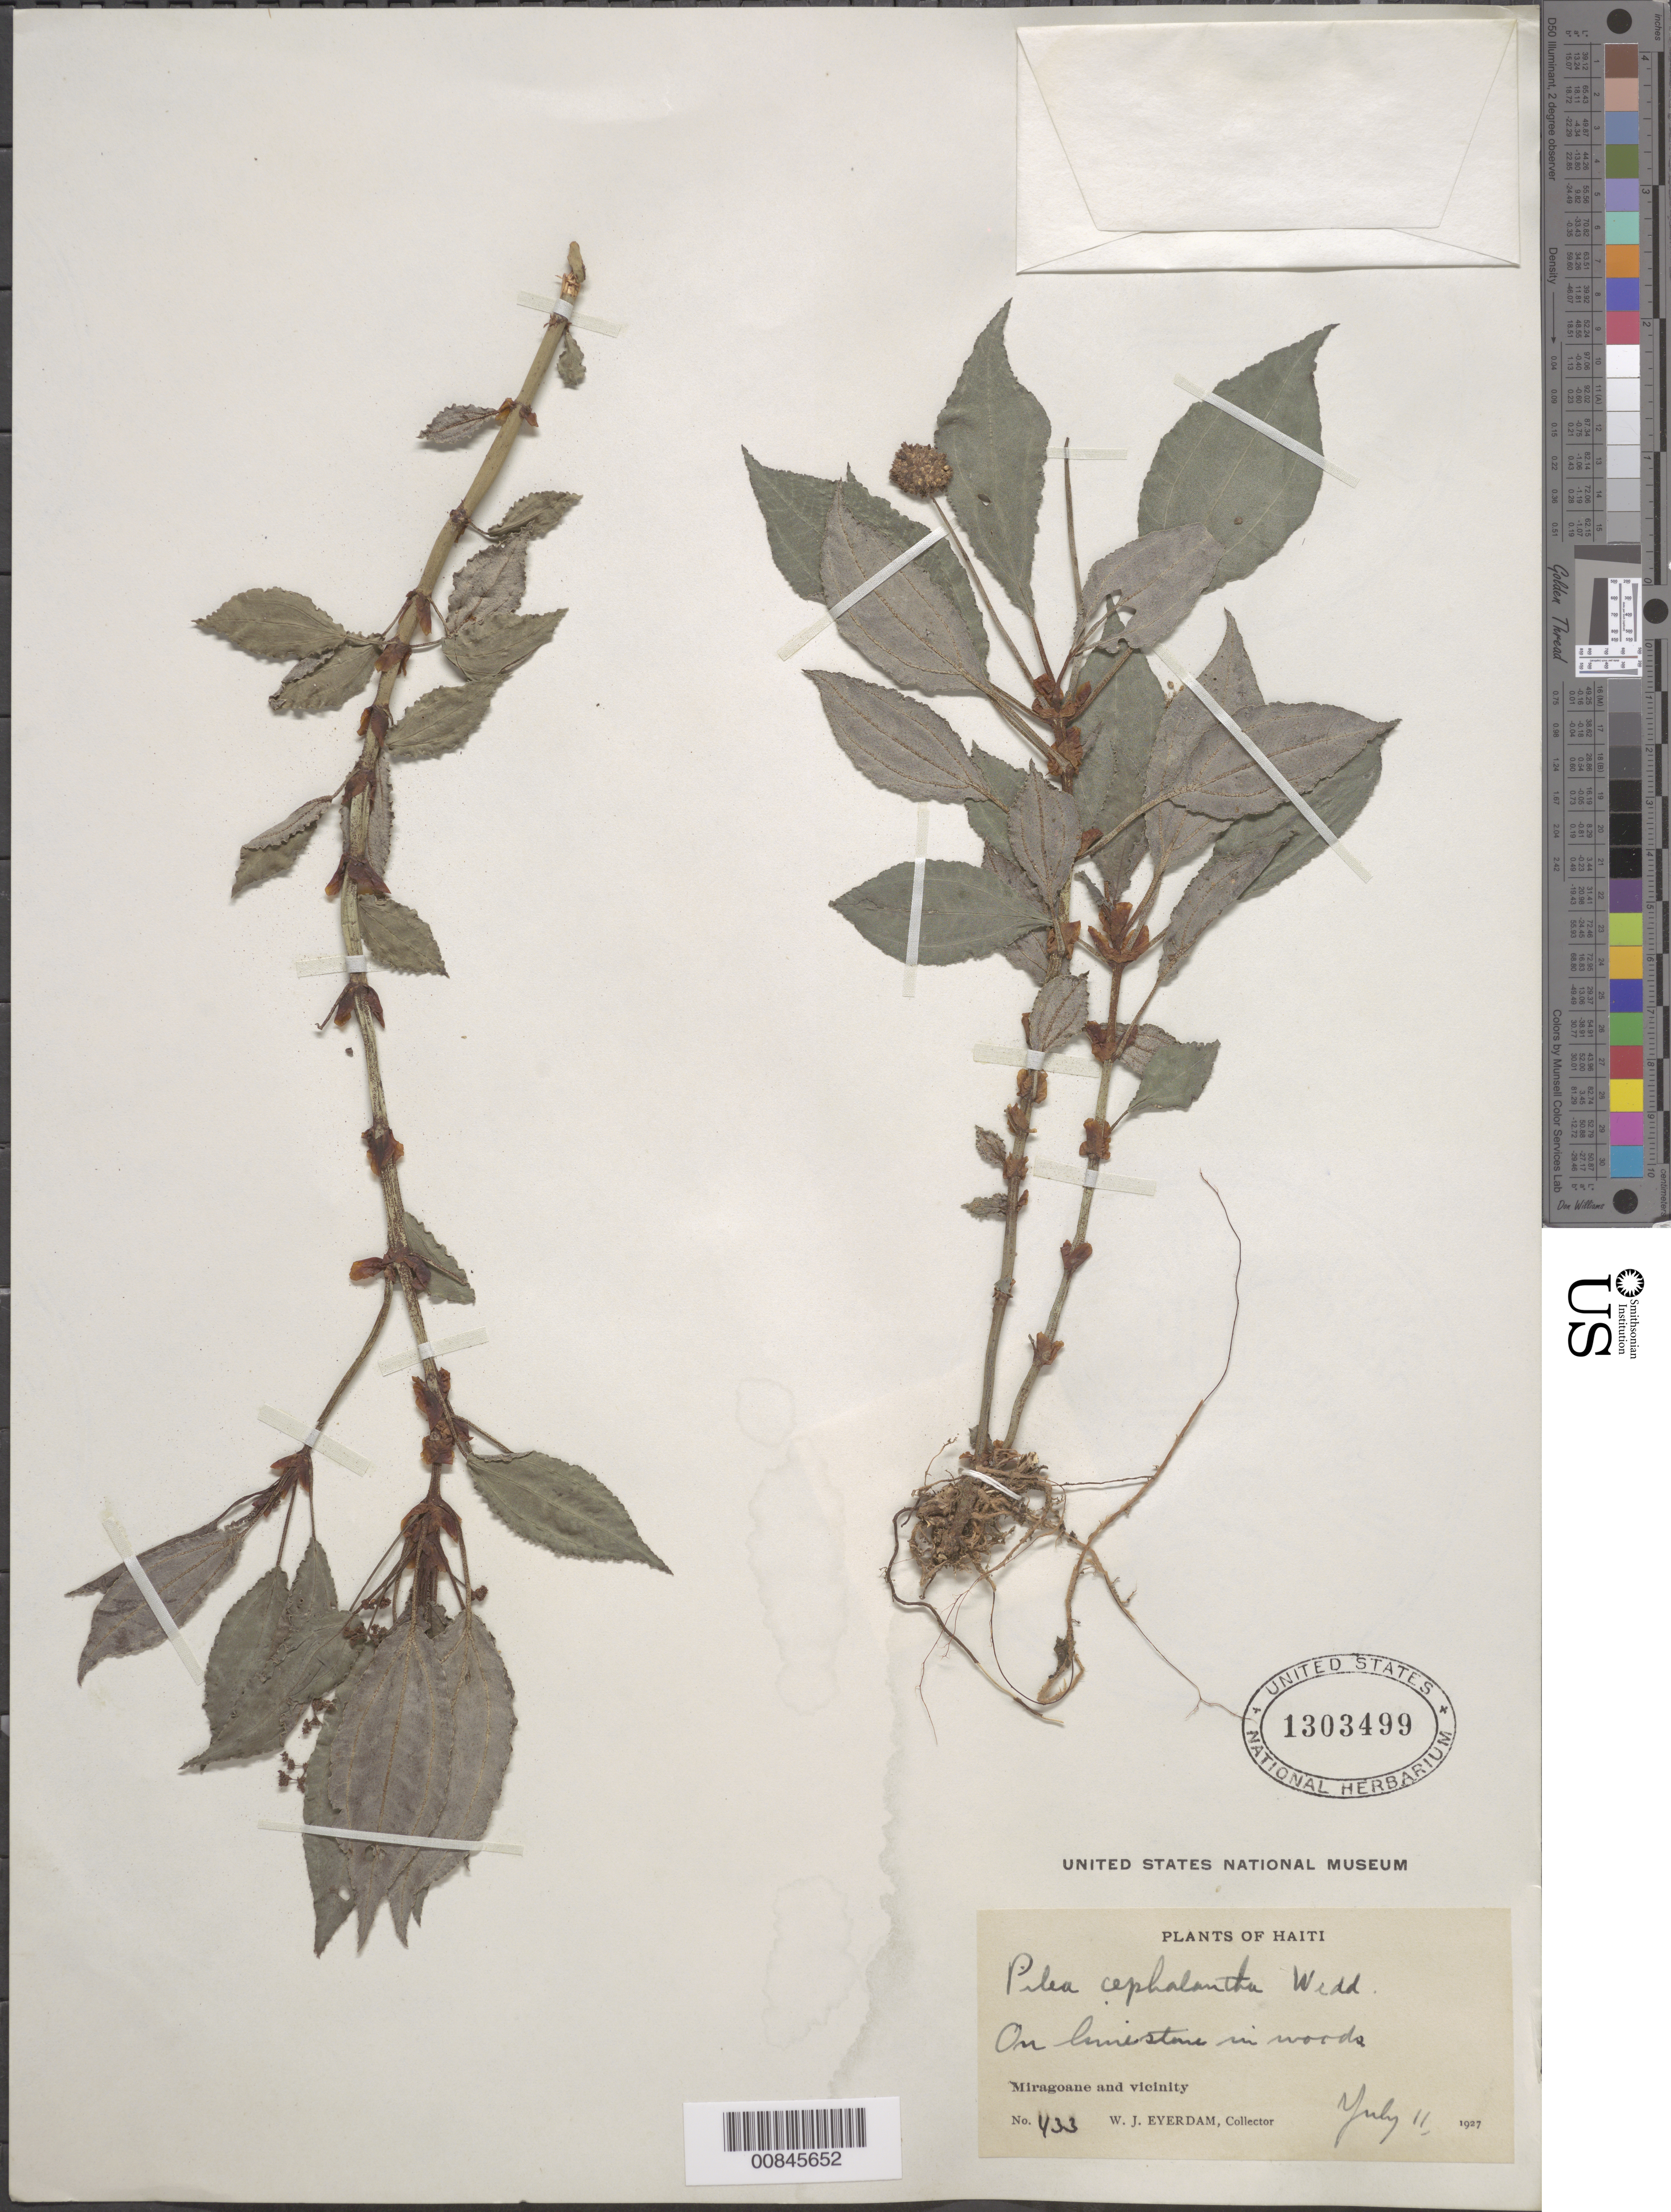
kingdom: Plantae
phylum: Tracheophyta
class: Magnoliopsida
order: Rosales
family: Urticaceae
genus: Pilea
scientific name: Pilea cephalantha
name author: Wedd.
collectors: W. J. Eyerdam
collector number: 433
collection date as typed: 11 Jul 1927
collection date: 1927-07-11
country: Haiti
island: Hispaniola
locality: Miragoane and vicinity.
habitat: On limestone in woods.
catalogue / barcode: US 1303499